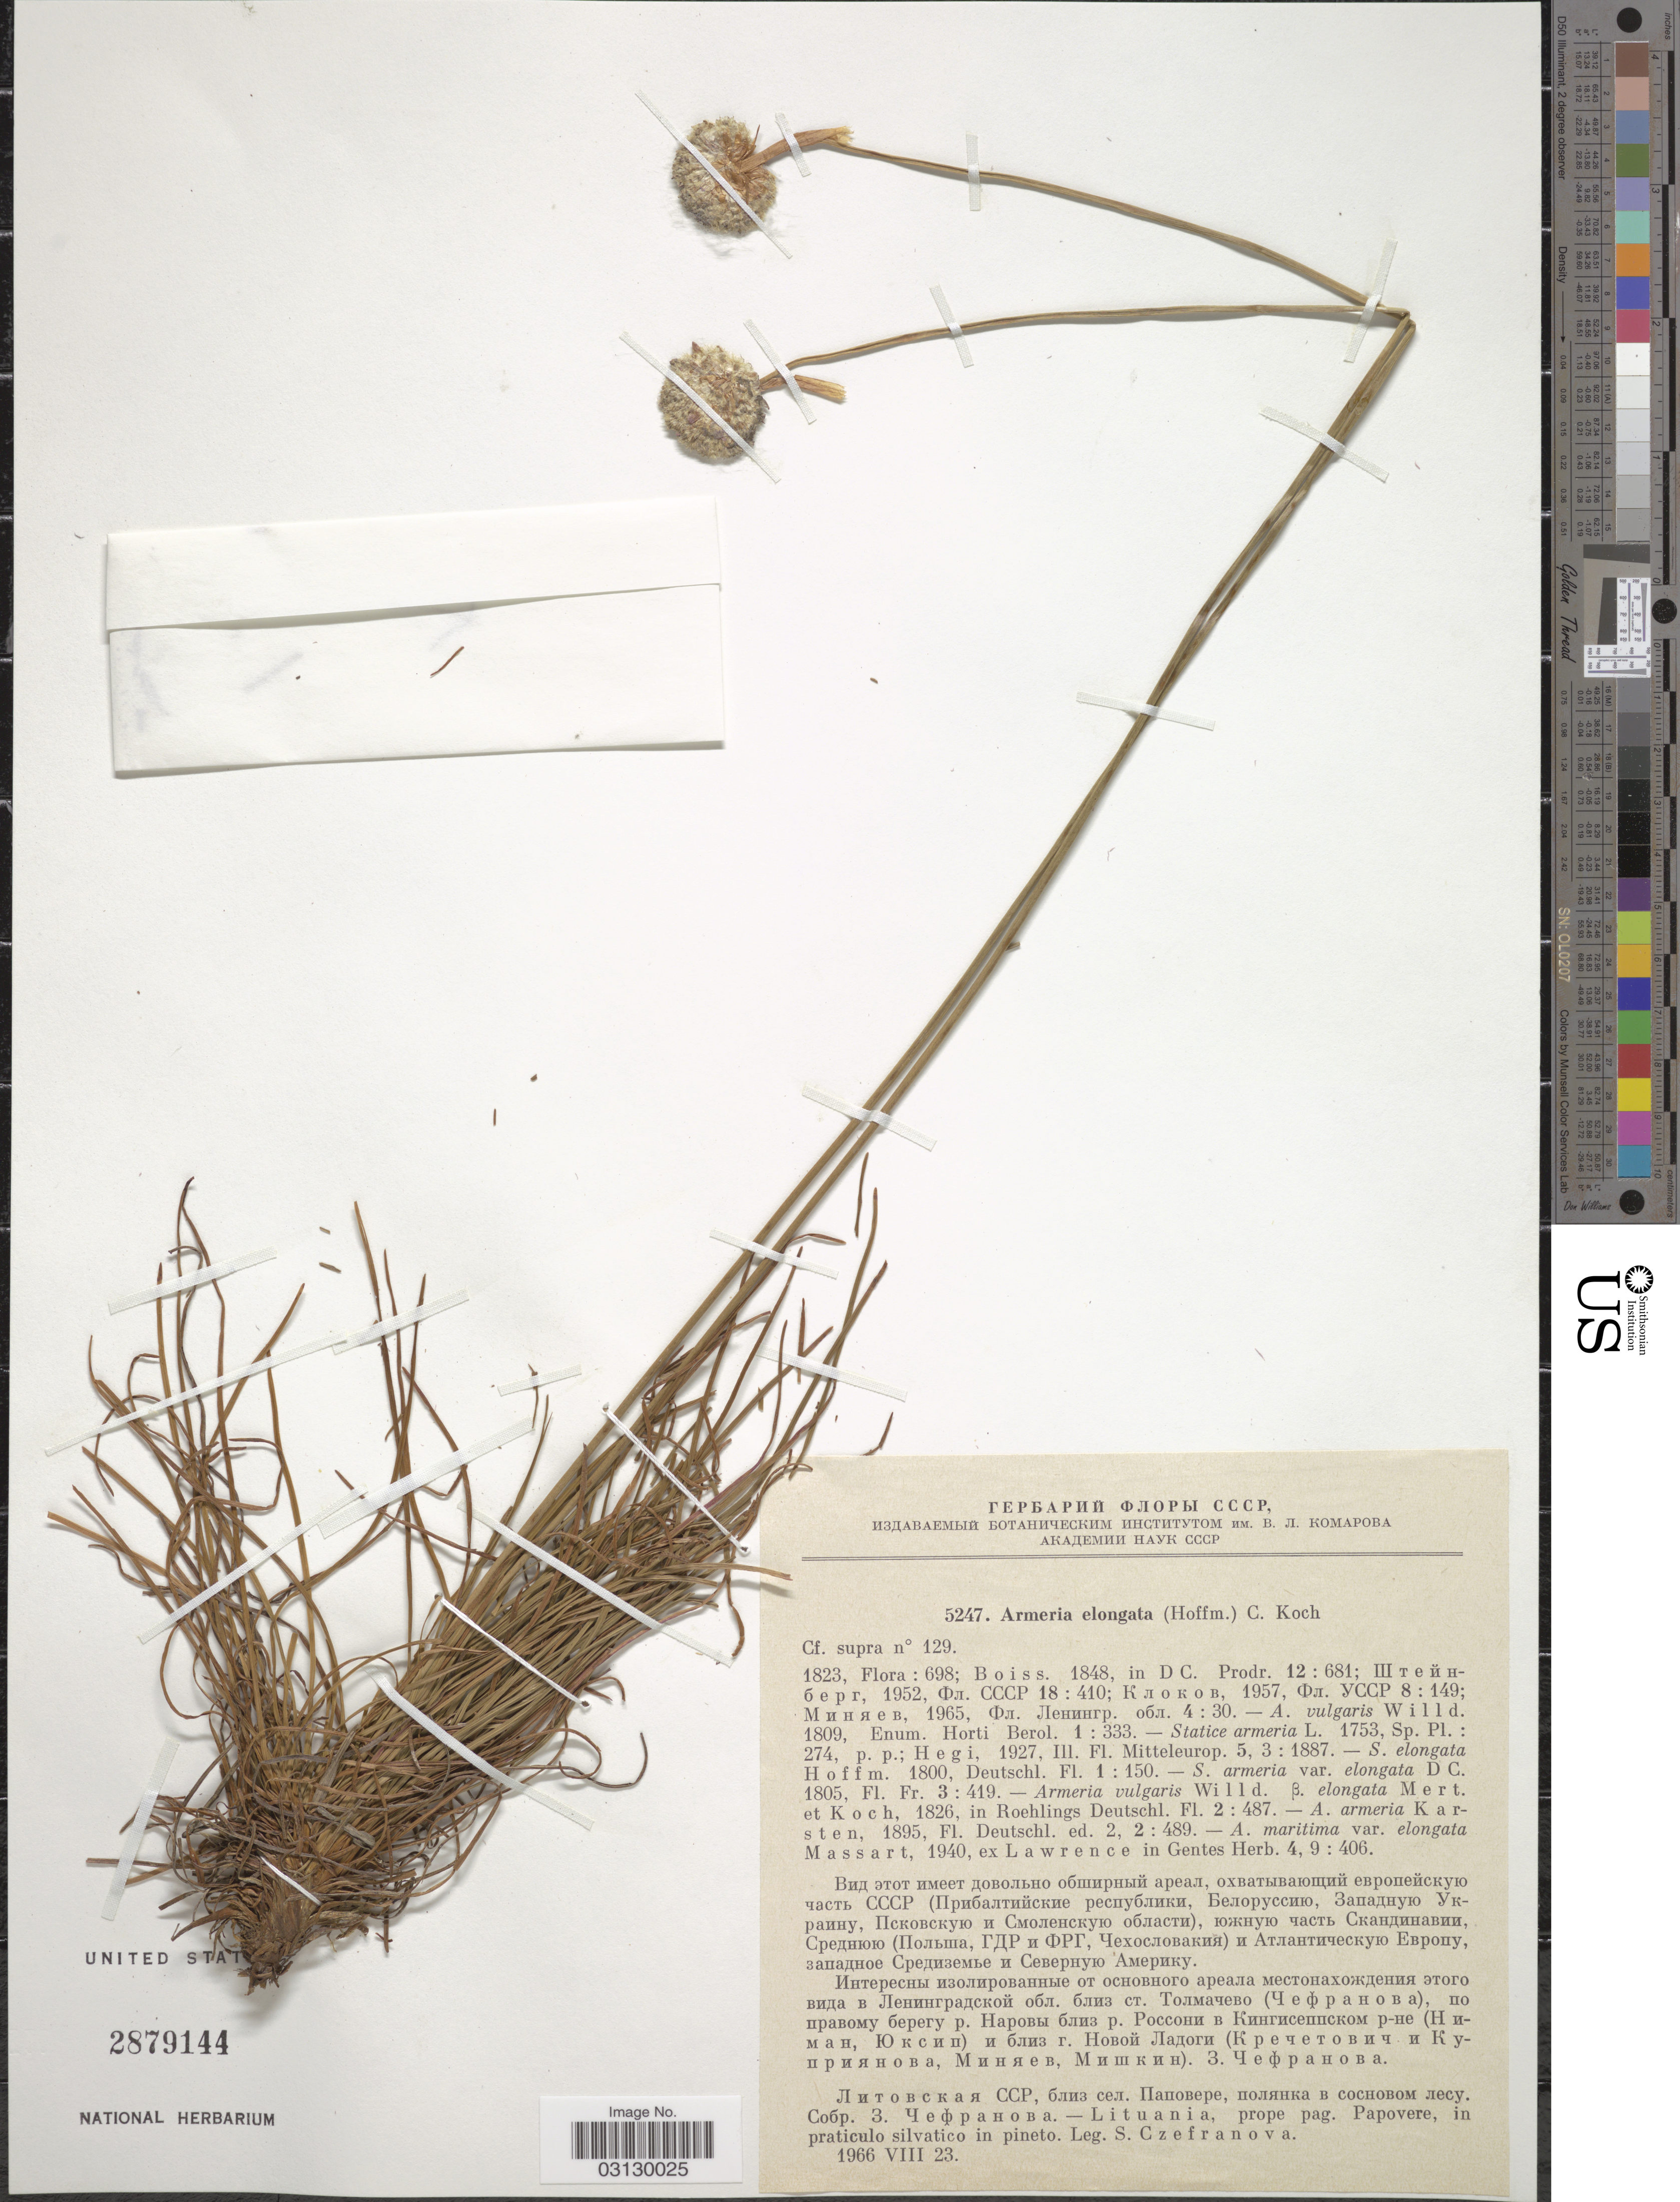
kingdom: Plantae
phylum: Tracheophyta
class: Magnoliopsida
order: Caryophyllales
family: Plumbaginaceae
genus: Armeria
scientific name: Armeria maritima subsp. elongata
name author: (Hoffm.) Bonnier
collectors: S. Czefranova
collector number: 5247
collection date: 1966-08-23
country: Lithuania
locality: Lituania, prope pag. Papovere, in praticulo silvatico in pineto.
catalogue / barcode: US 2879144